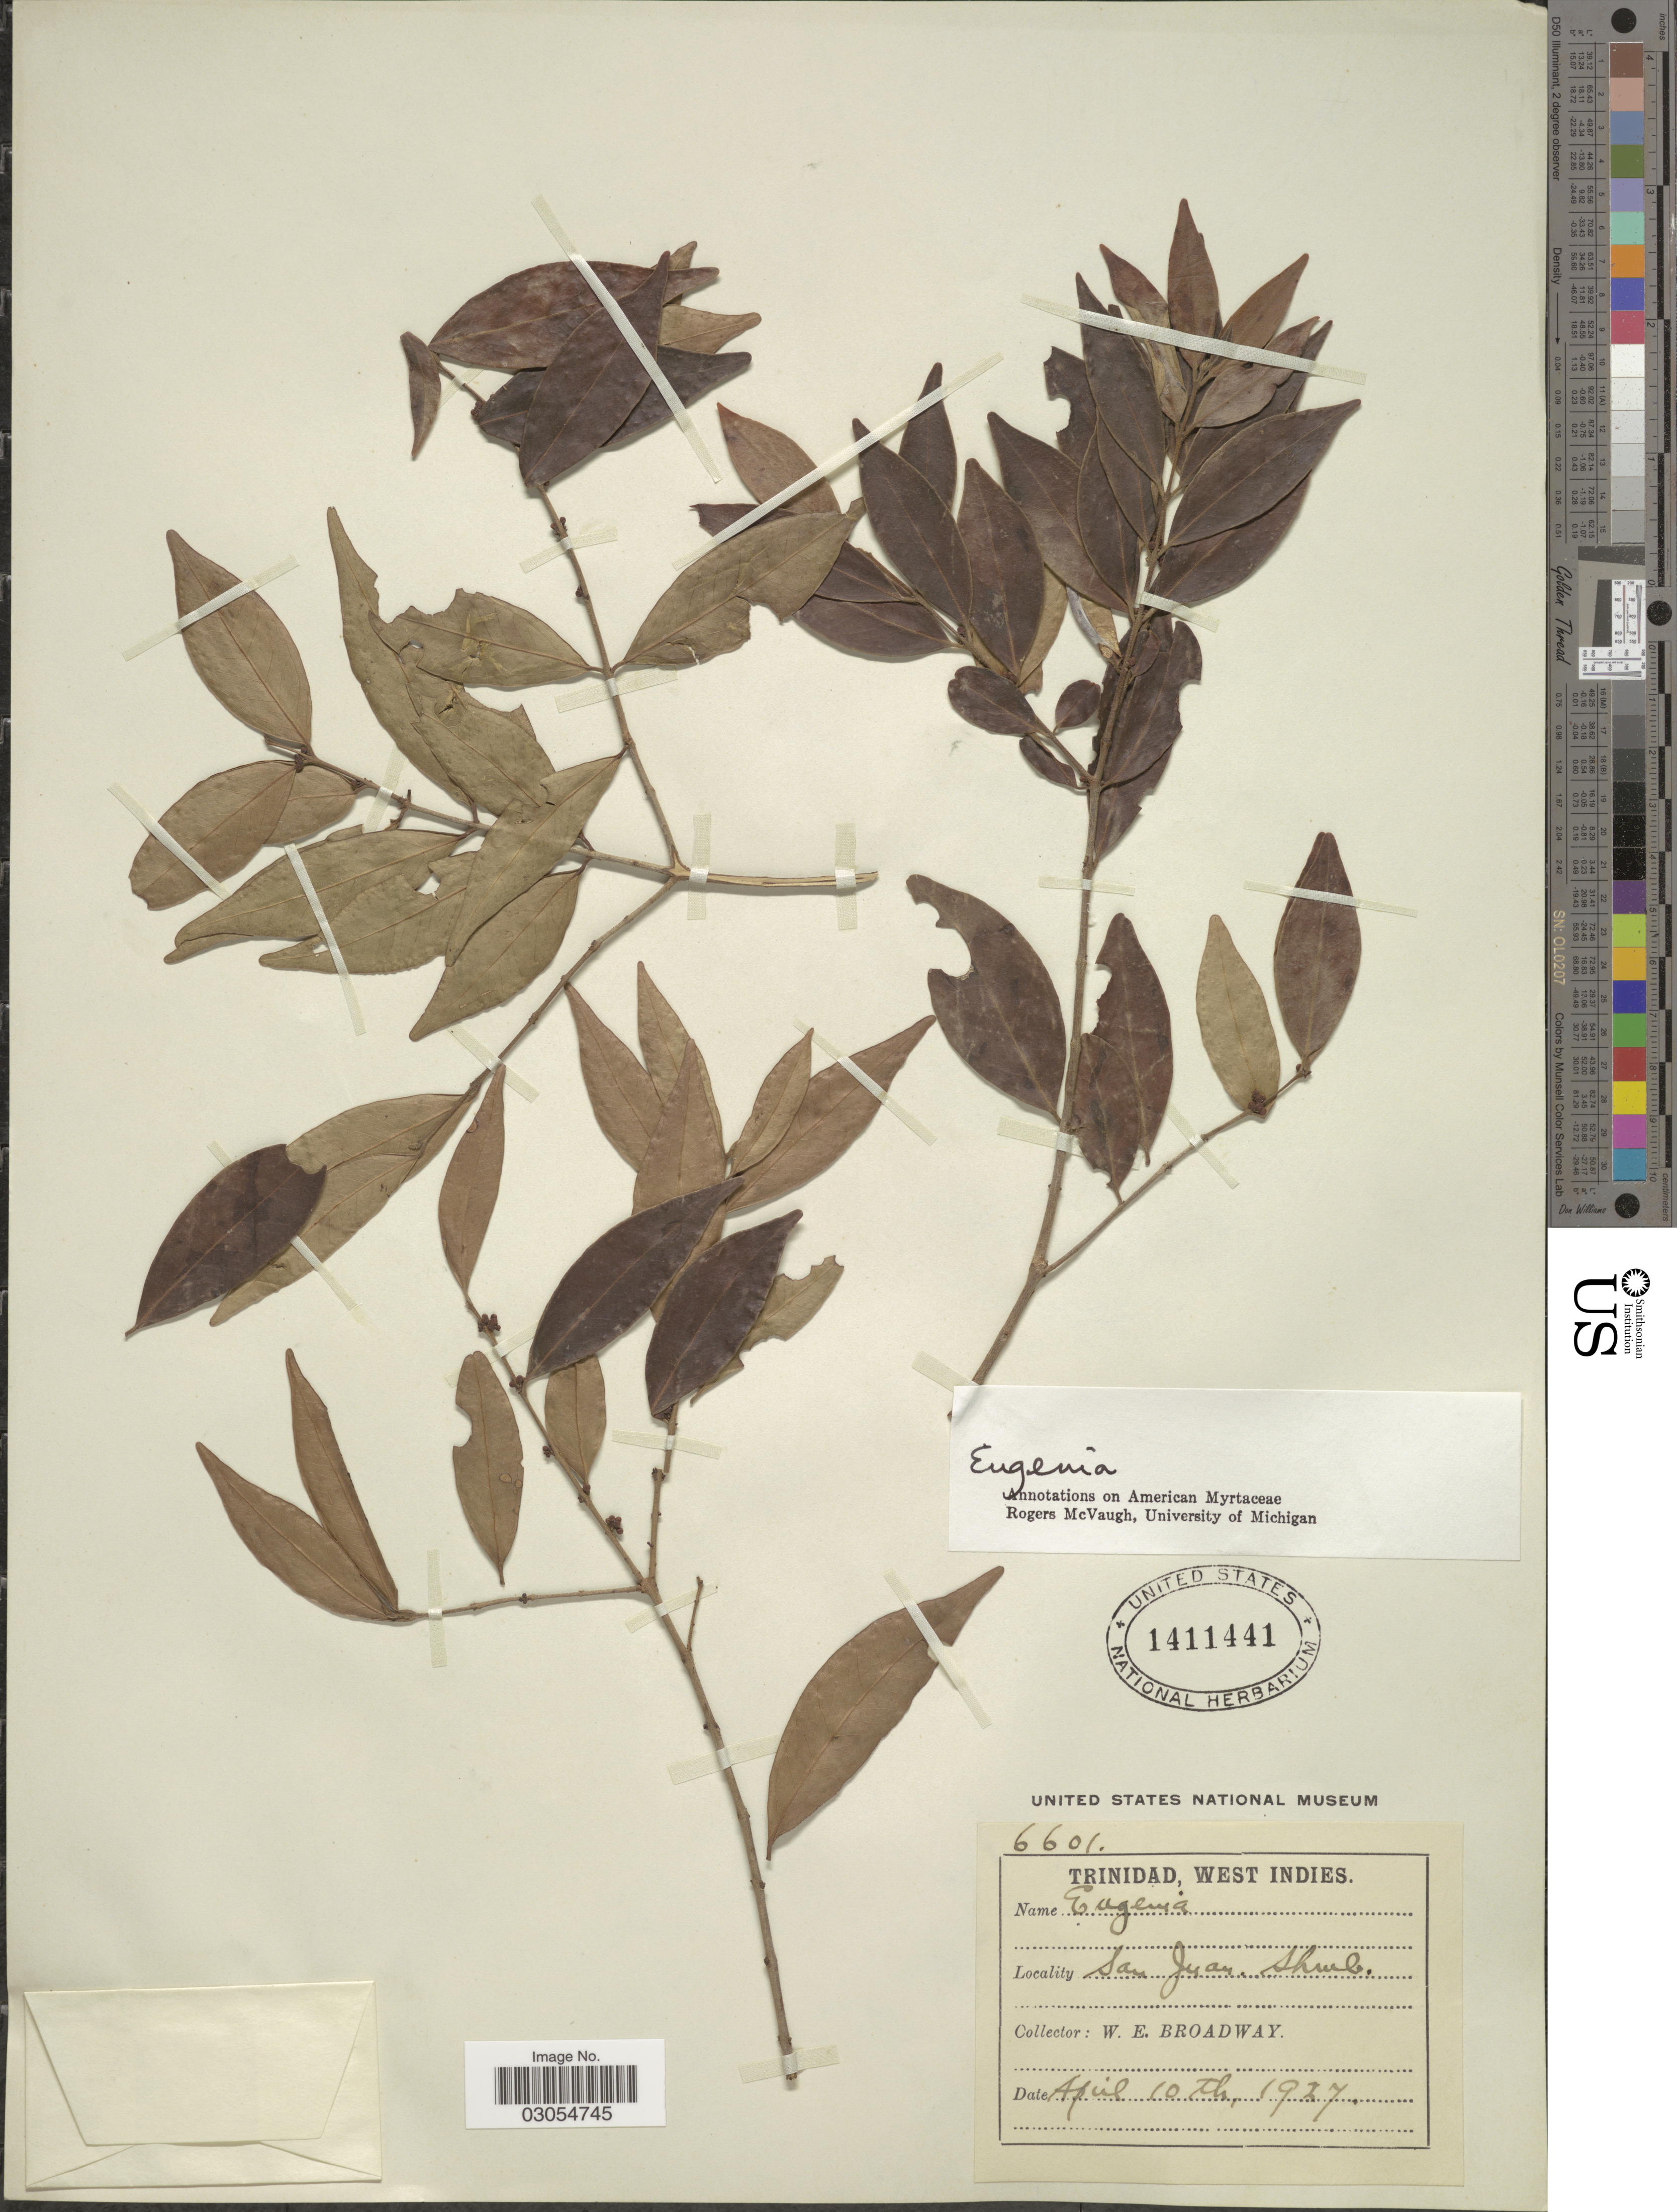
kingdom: Plantae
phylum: Tracheophyta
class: Magnoliopsida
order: Myrtales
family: Myrtaceae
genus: Eugenia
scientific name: Eugenia sp.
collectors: W. E. Broadway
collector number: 6601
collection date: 1927-04-10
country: Trinidad and Tobago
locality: Trinidad, West Indies. San Juan.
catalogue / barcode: US 1411441